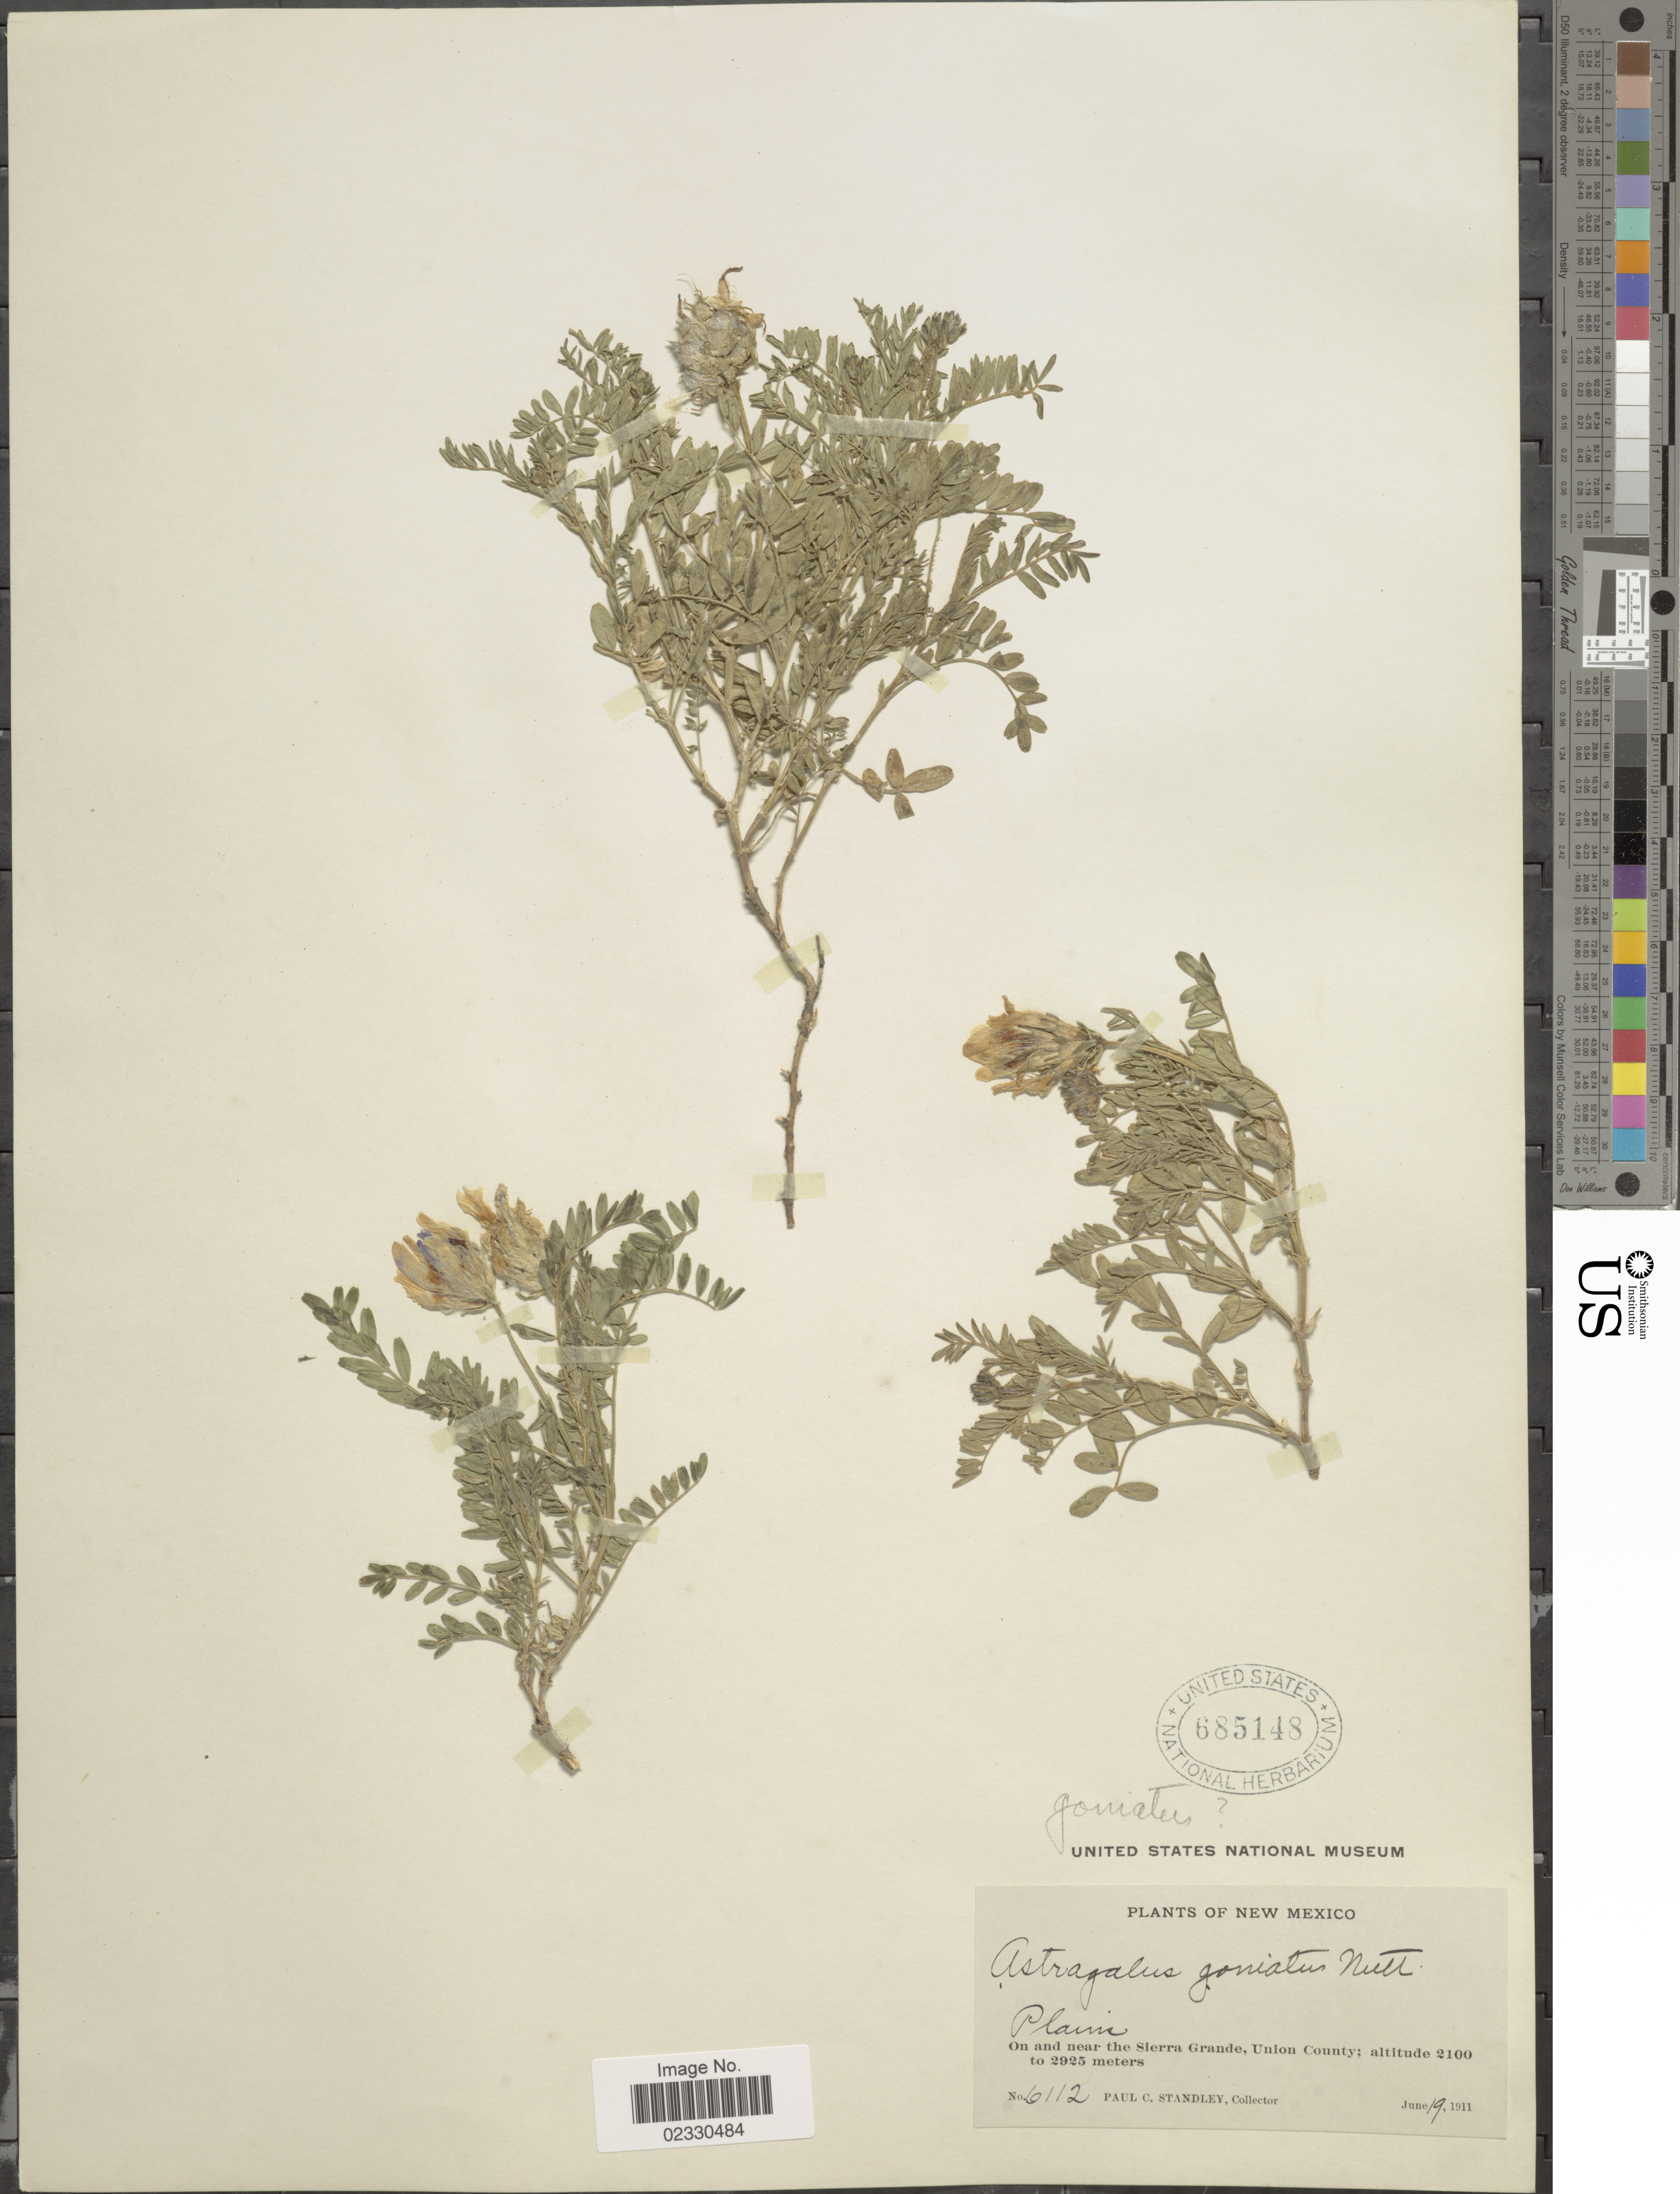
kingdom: Plantae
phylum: Tracheophyta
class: Magnoliopsida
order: Fabales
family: Fabaceae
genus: Astragalus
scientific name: Astragalus dasyglottis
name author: DC.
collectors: P. C. Standley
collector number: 6112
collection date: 1911-06-19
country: United States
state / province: New Mexico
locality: On and near the Sierra Grande, Union County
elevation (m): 2100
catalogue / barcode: US 685148